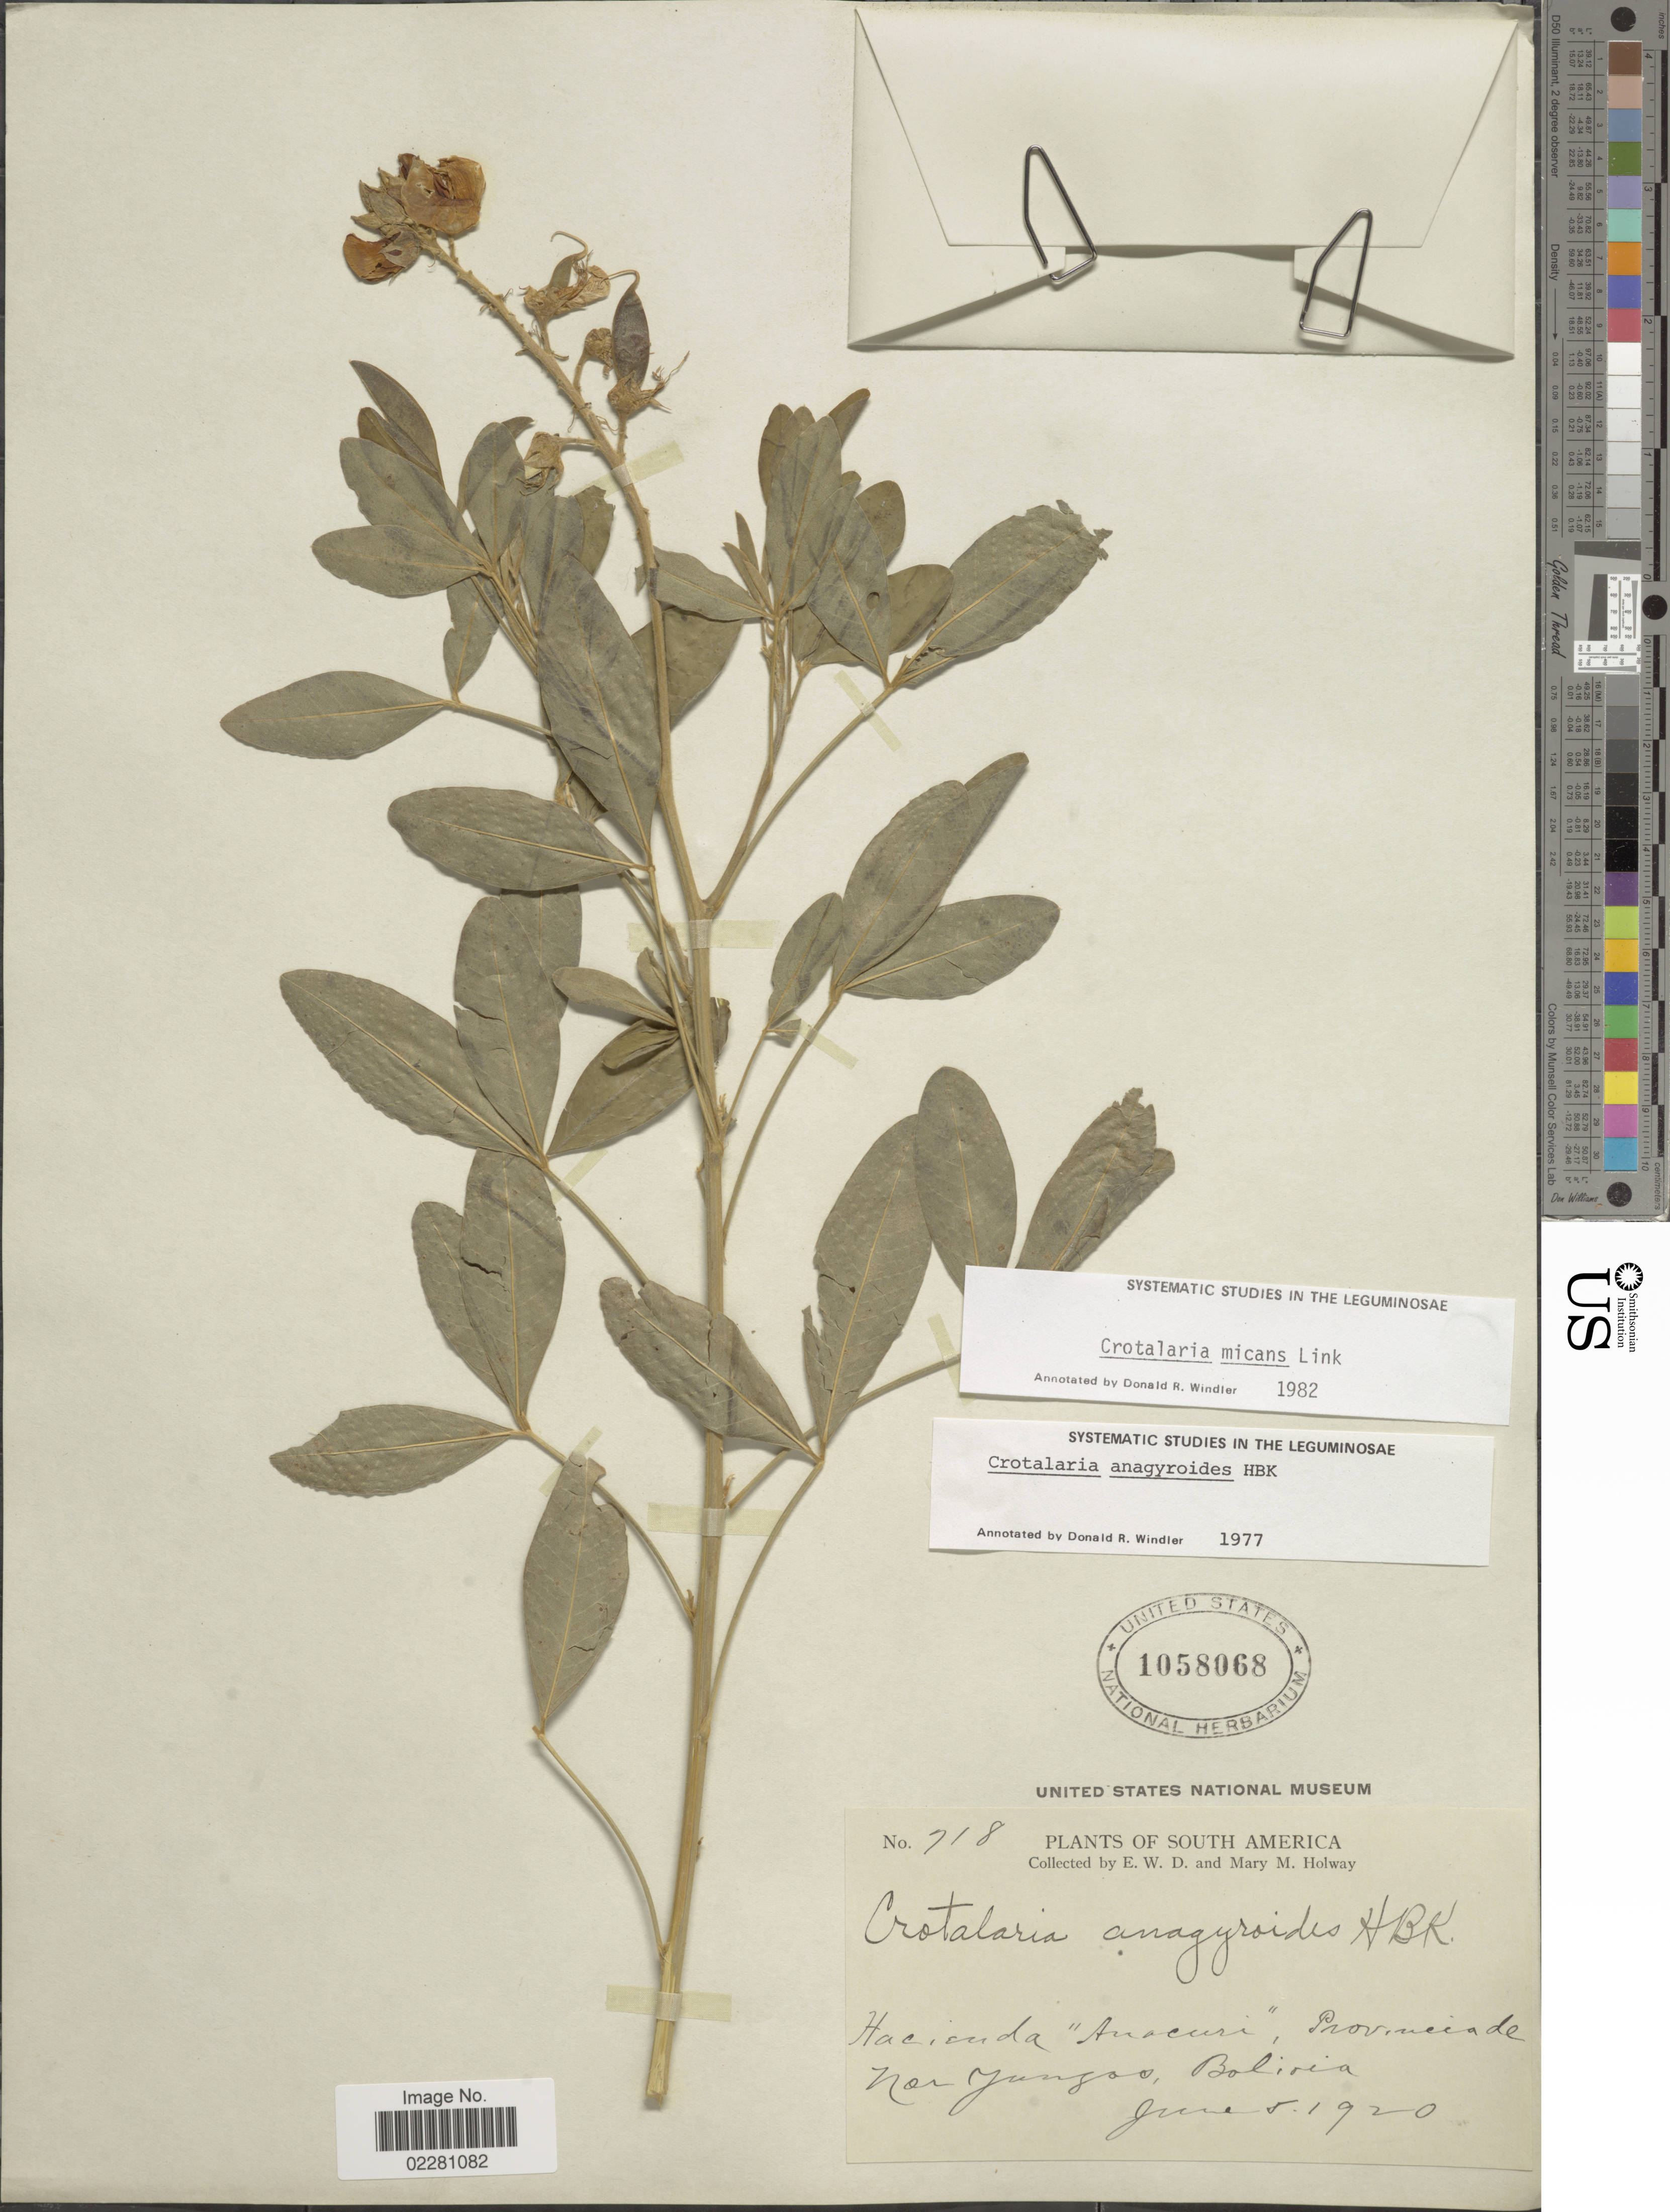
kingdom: Plantae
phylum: Tracheophyta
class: Magnoliopsida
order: Fabales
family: Fabaceae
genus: Crotalaria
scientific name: Crotalaria micans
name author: Link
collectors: E. W. D. Holway & M. M. Holway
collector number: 718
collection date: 1920-06-05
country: Bolivia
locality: Hacienda Anacuri, Provincia de Nor Yungas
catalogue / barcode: US 1058068